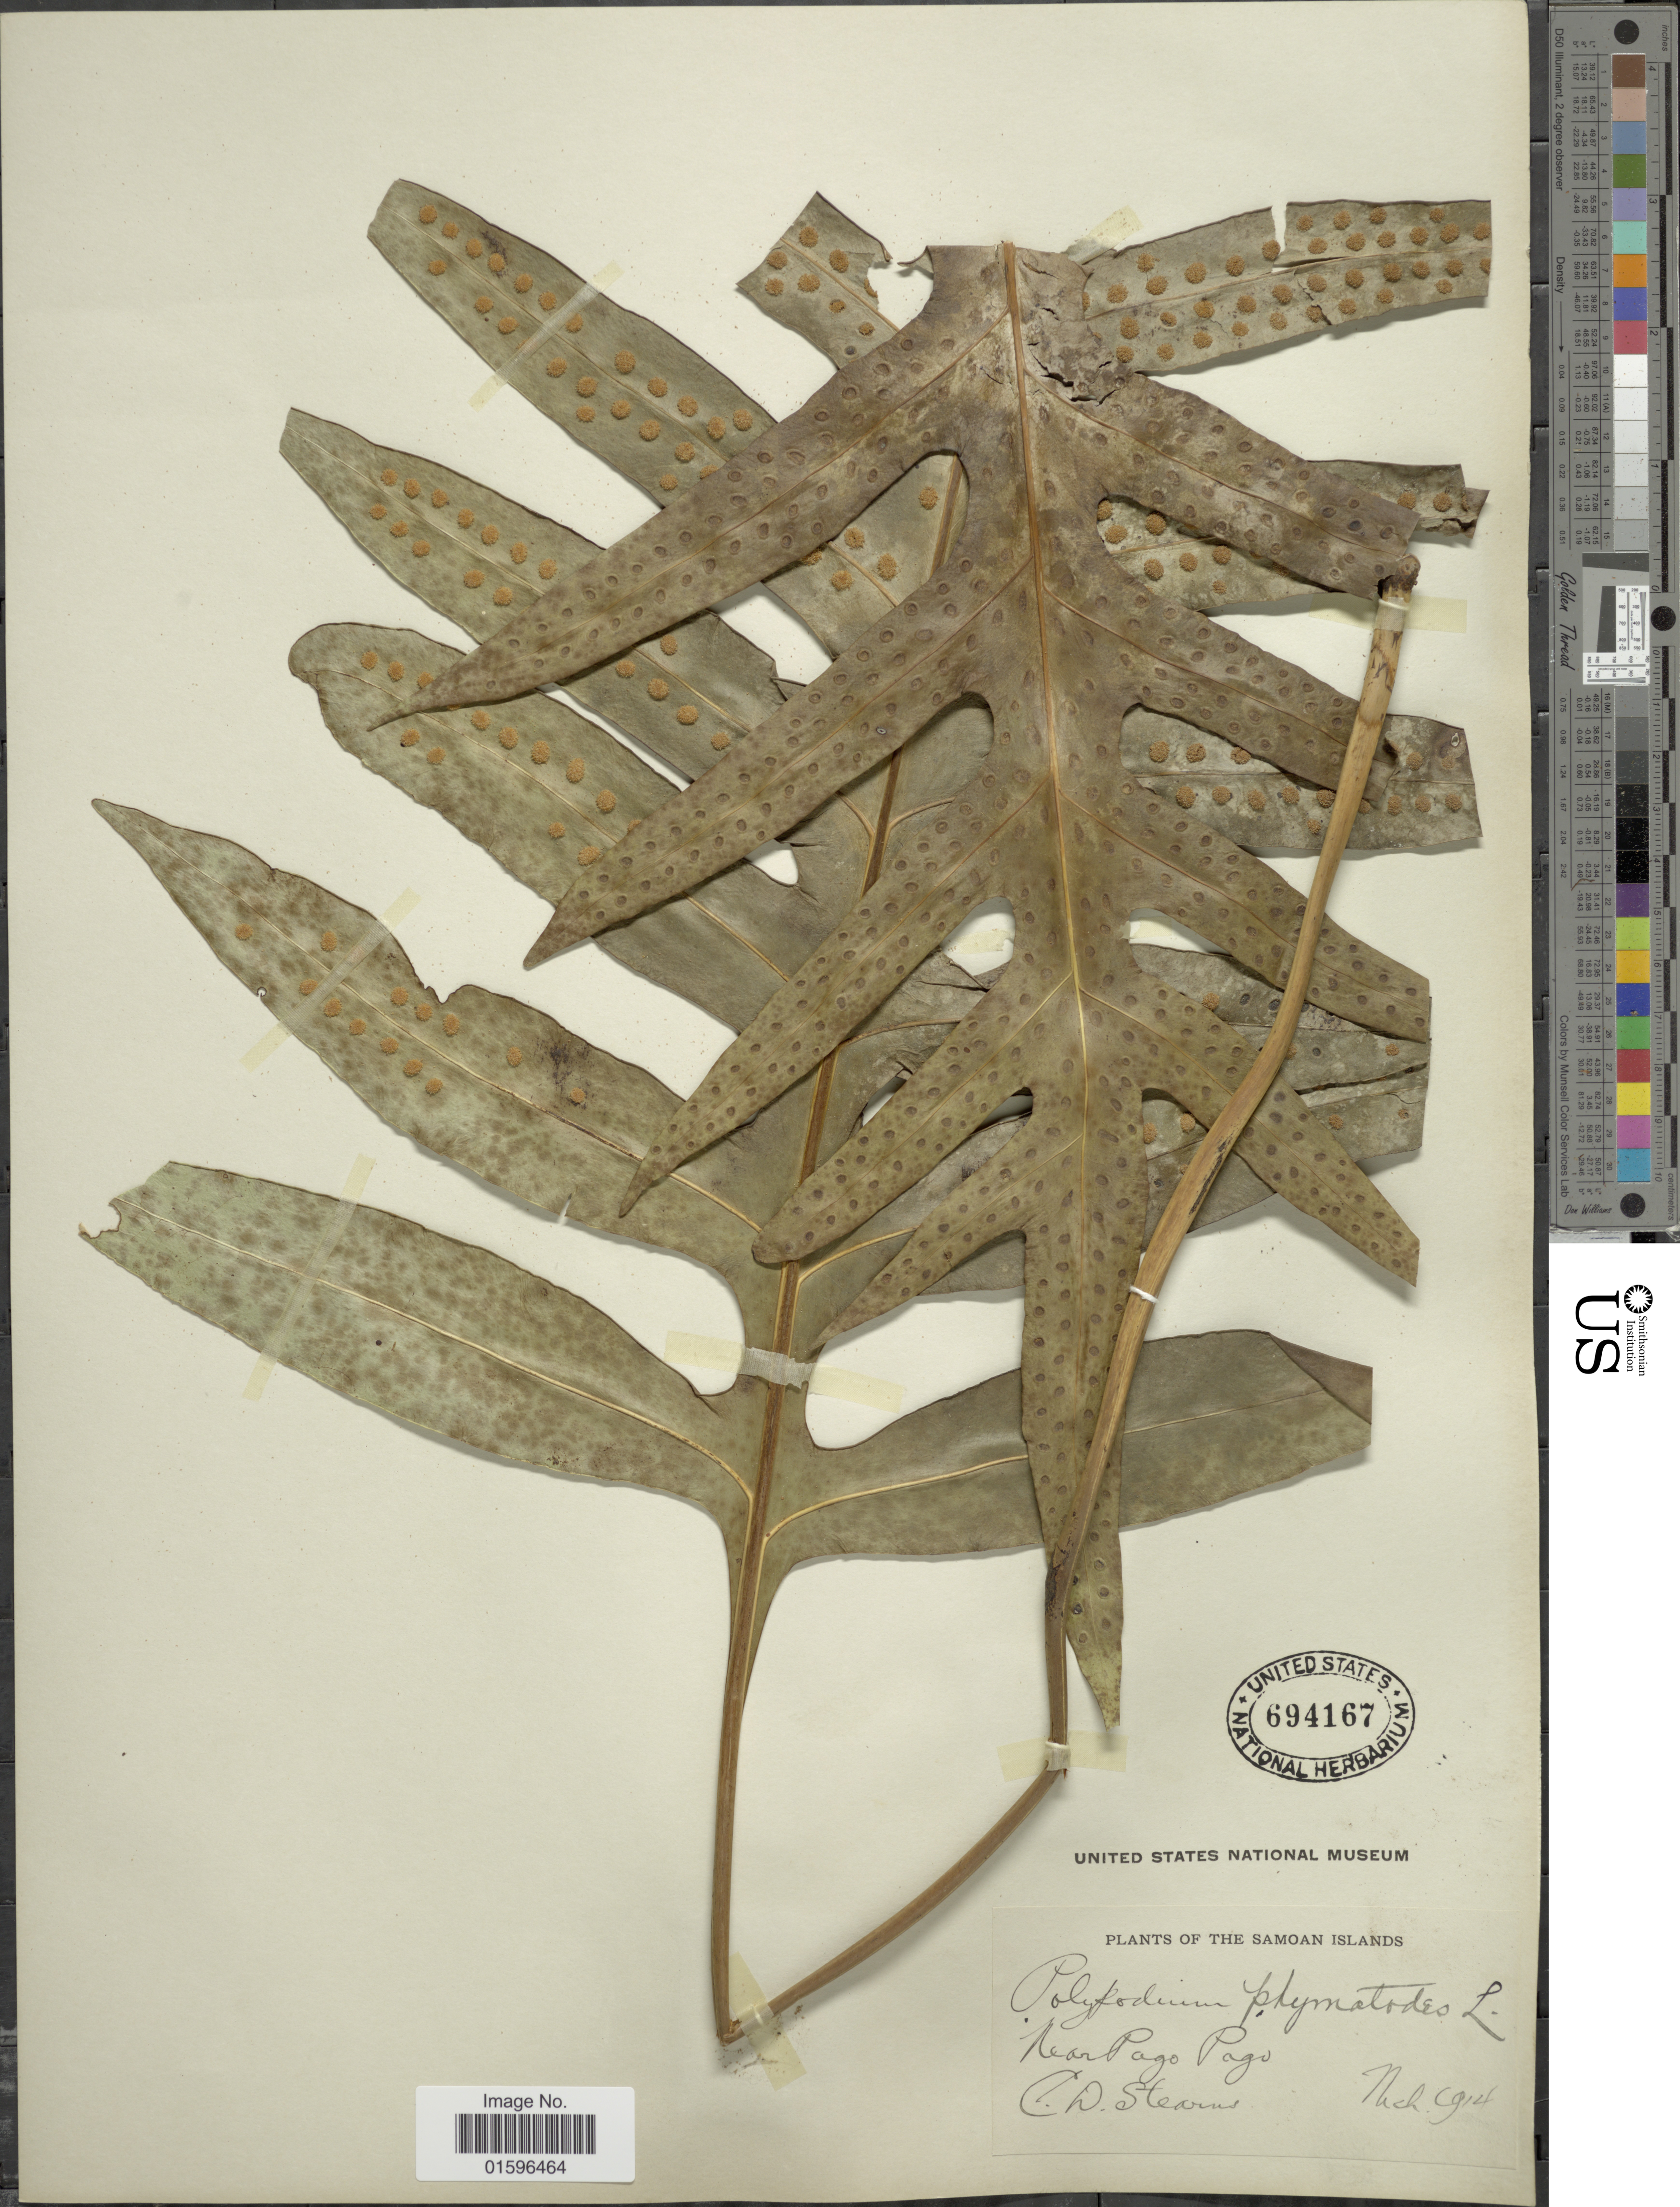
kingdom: Plantae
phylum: Tracheophyta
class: Polypodiopsida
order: Polypodiales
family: Polypodiaceae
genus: Polypodium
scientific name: Polypodium scolopendria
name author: Burm. f.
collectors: C. Stearns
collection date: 1914-03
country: American Samoa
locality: Samoan Islands. Near Pago Pago.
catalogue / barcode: US 694167